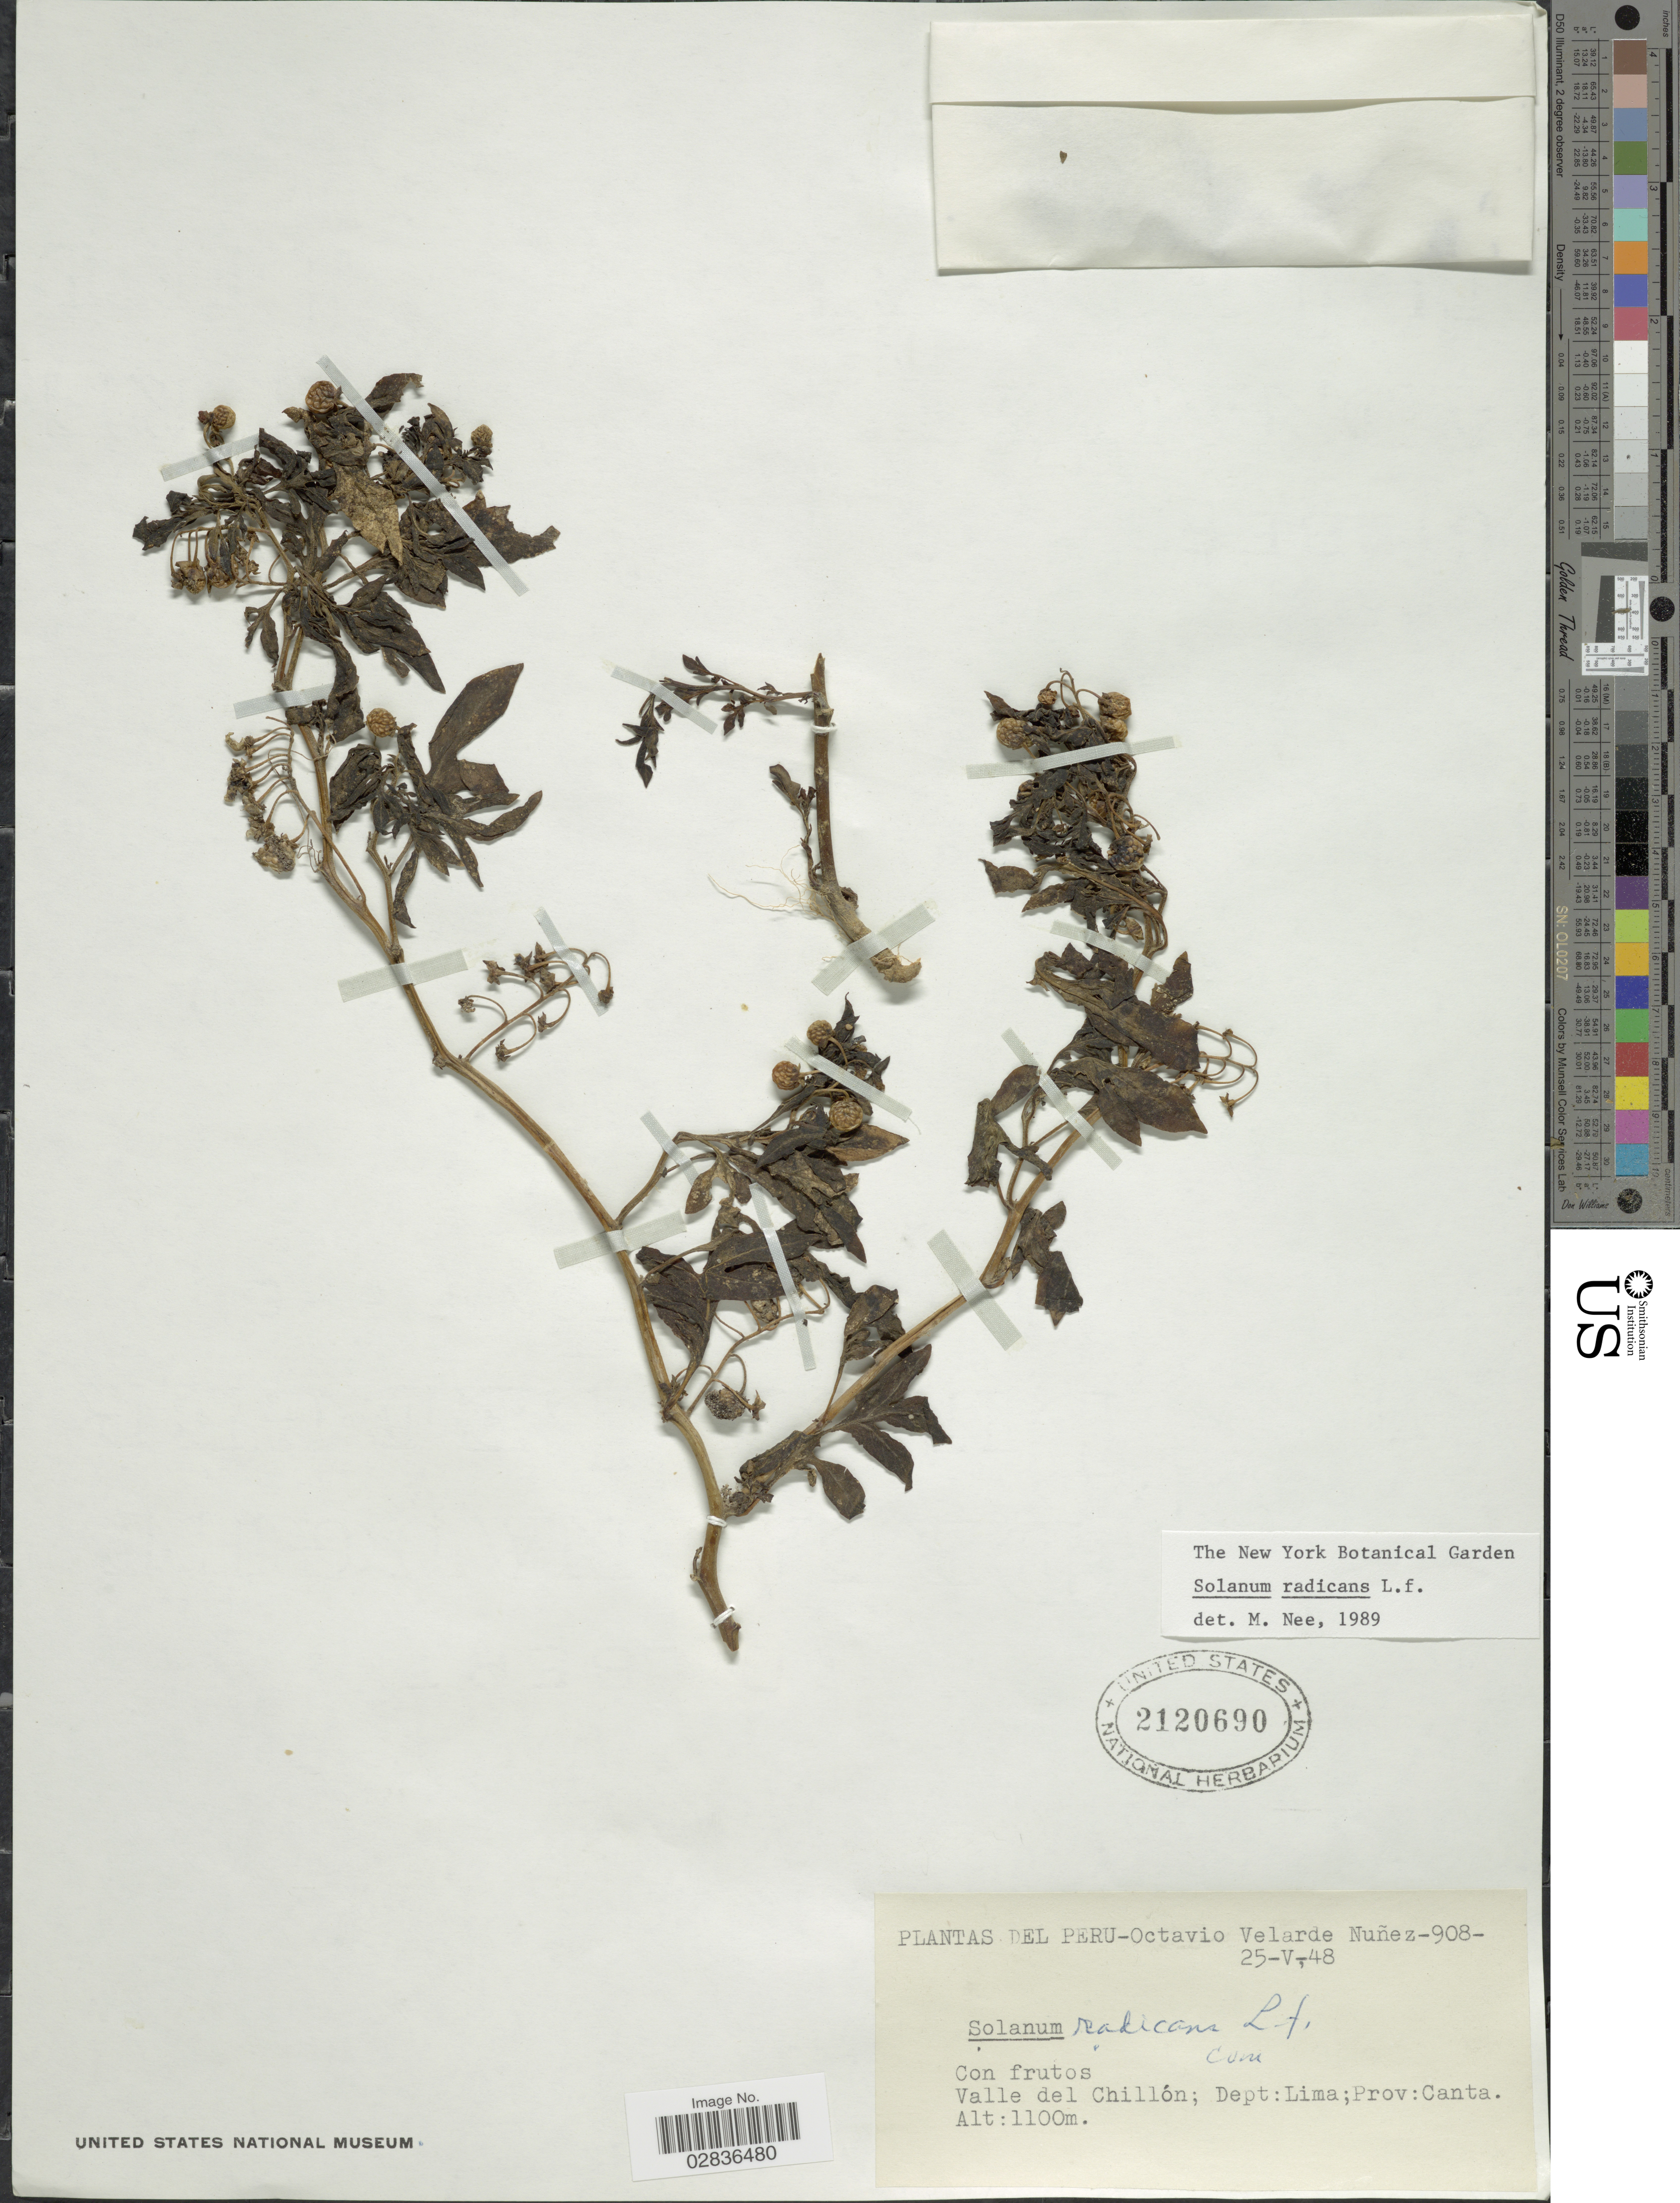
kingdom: Plantae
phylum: Tracheophyta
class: Magnoliopsida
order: Solanales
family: Solanaceae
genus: Solanum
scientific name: Solanum radicans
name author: L. f.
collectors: O. Velarde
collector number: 908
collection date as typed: Transcribed d/m/y: 25/5/48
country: Peru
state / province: Lima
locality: Valle del Chillón; Dept: Lima; Prov: Canta.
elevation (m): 1100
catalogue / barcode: US 2120690